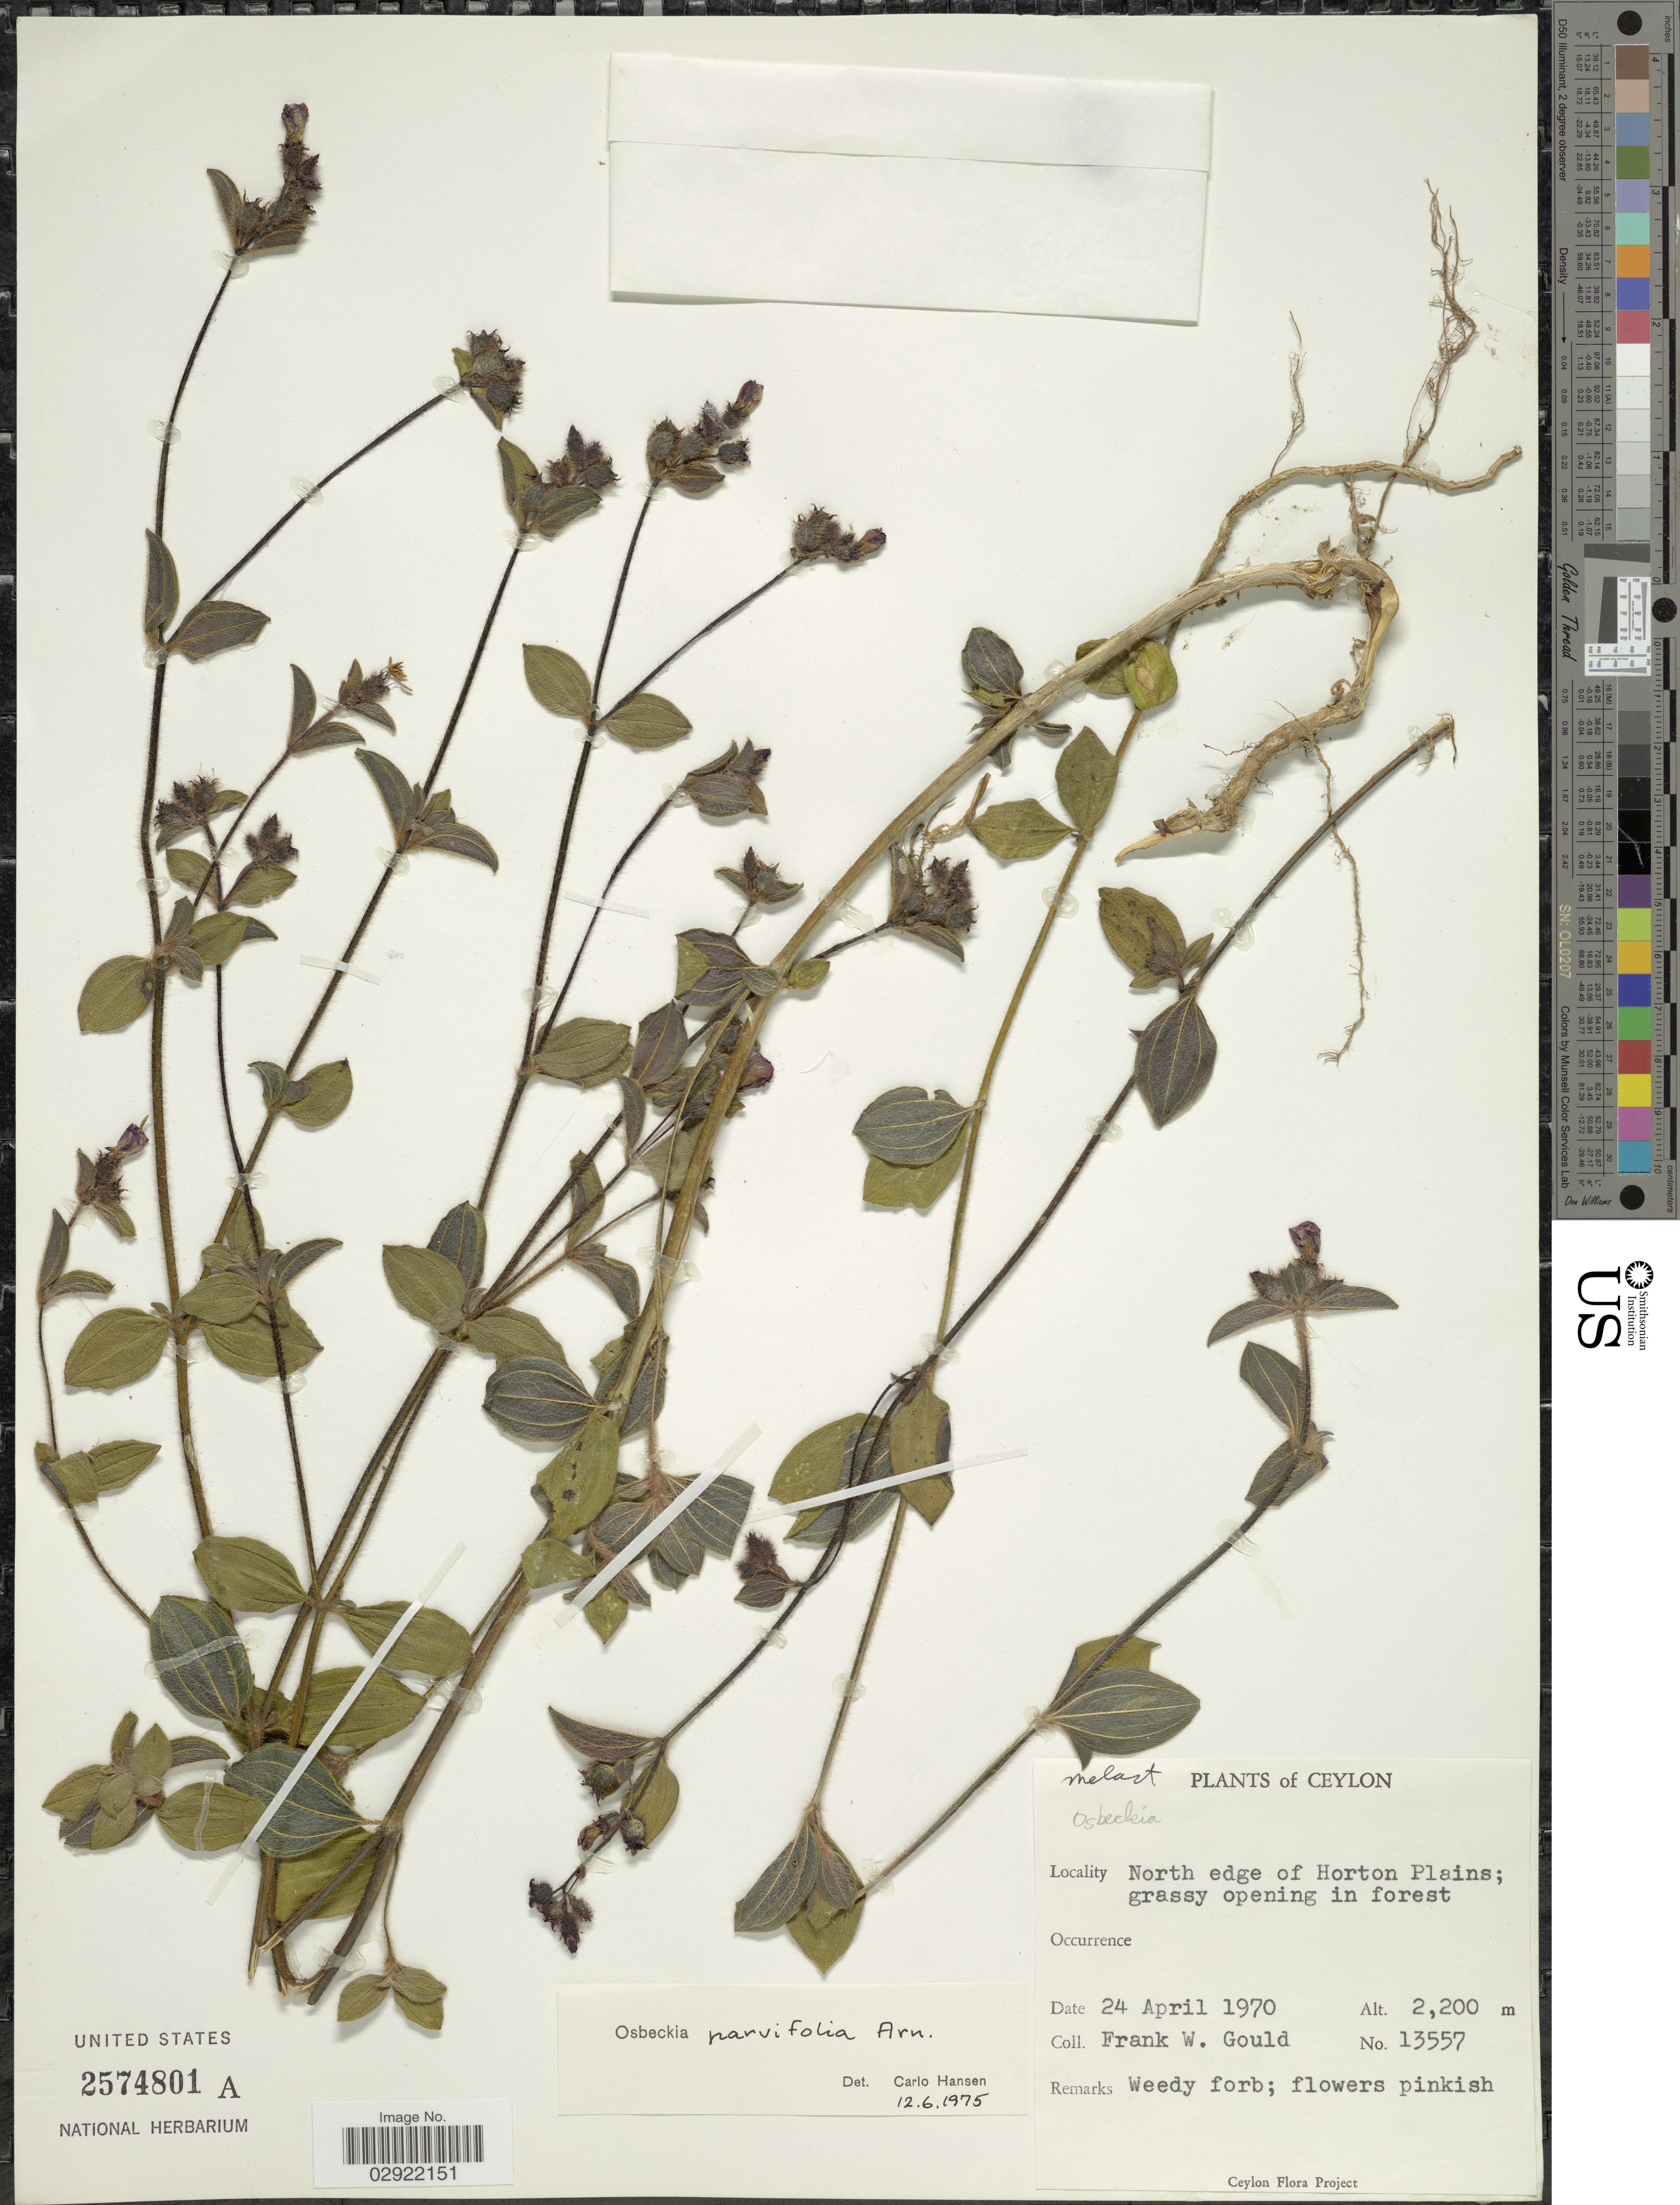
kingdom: Plantae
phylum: Tracheophyta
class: Magnoliopsida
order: Myrtales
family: Melastomataceae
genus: Osbeckia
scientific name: Osbeckia parvifolia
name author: Arn.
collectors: F. W. Gould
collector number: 13557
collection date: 1970-04-24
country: Sri Lanka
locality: North edge of Horton Plains.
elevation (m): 2200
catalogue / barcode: US 2574801A